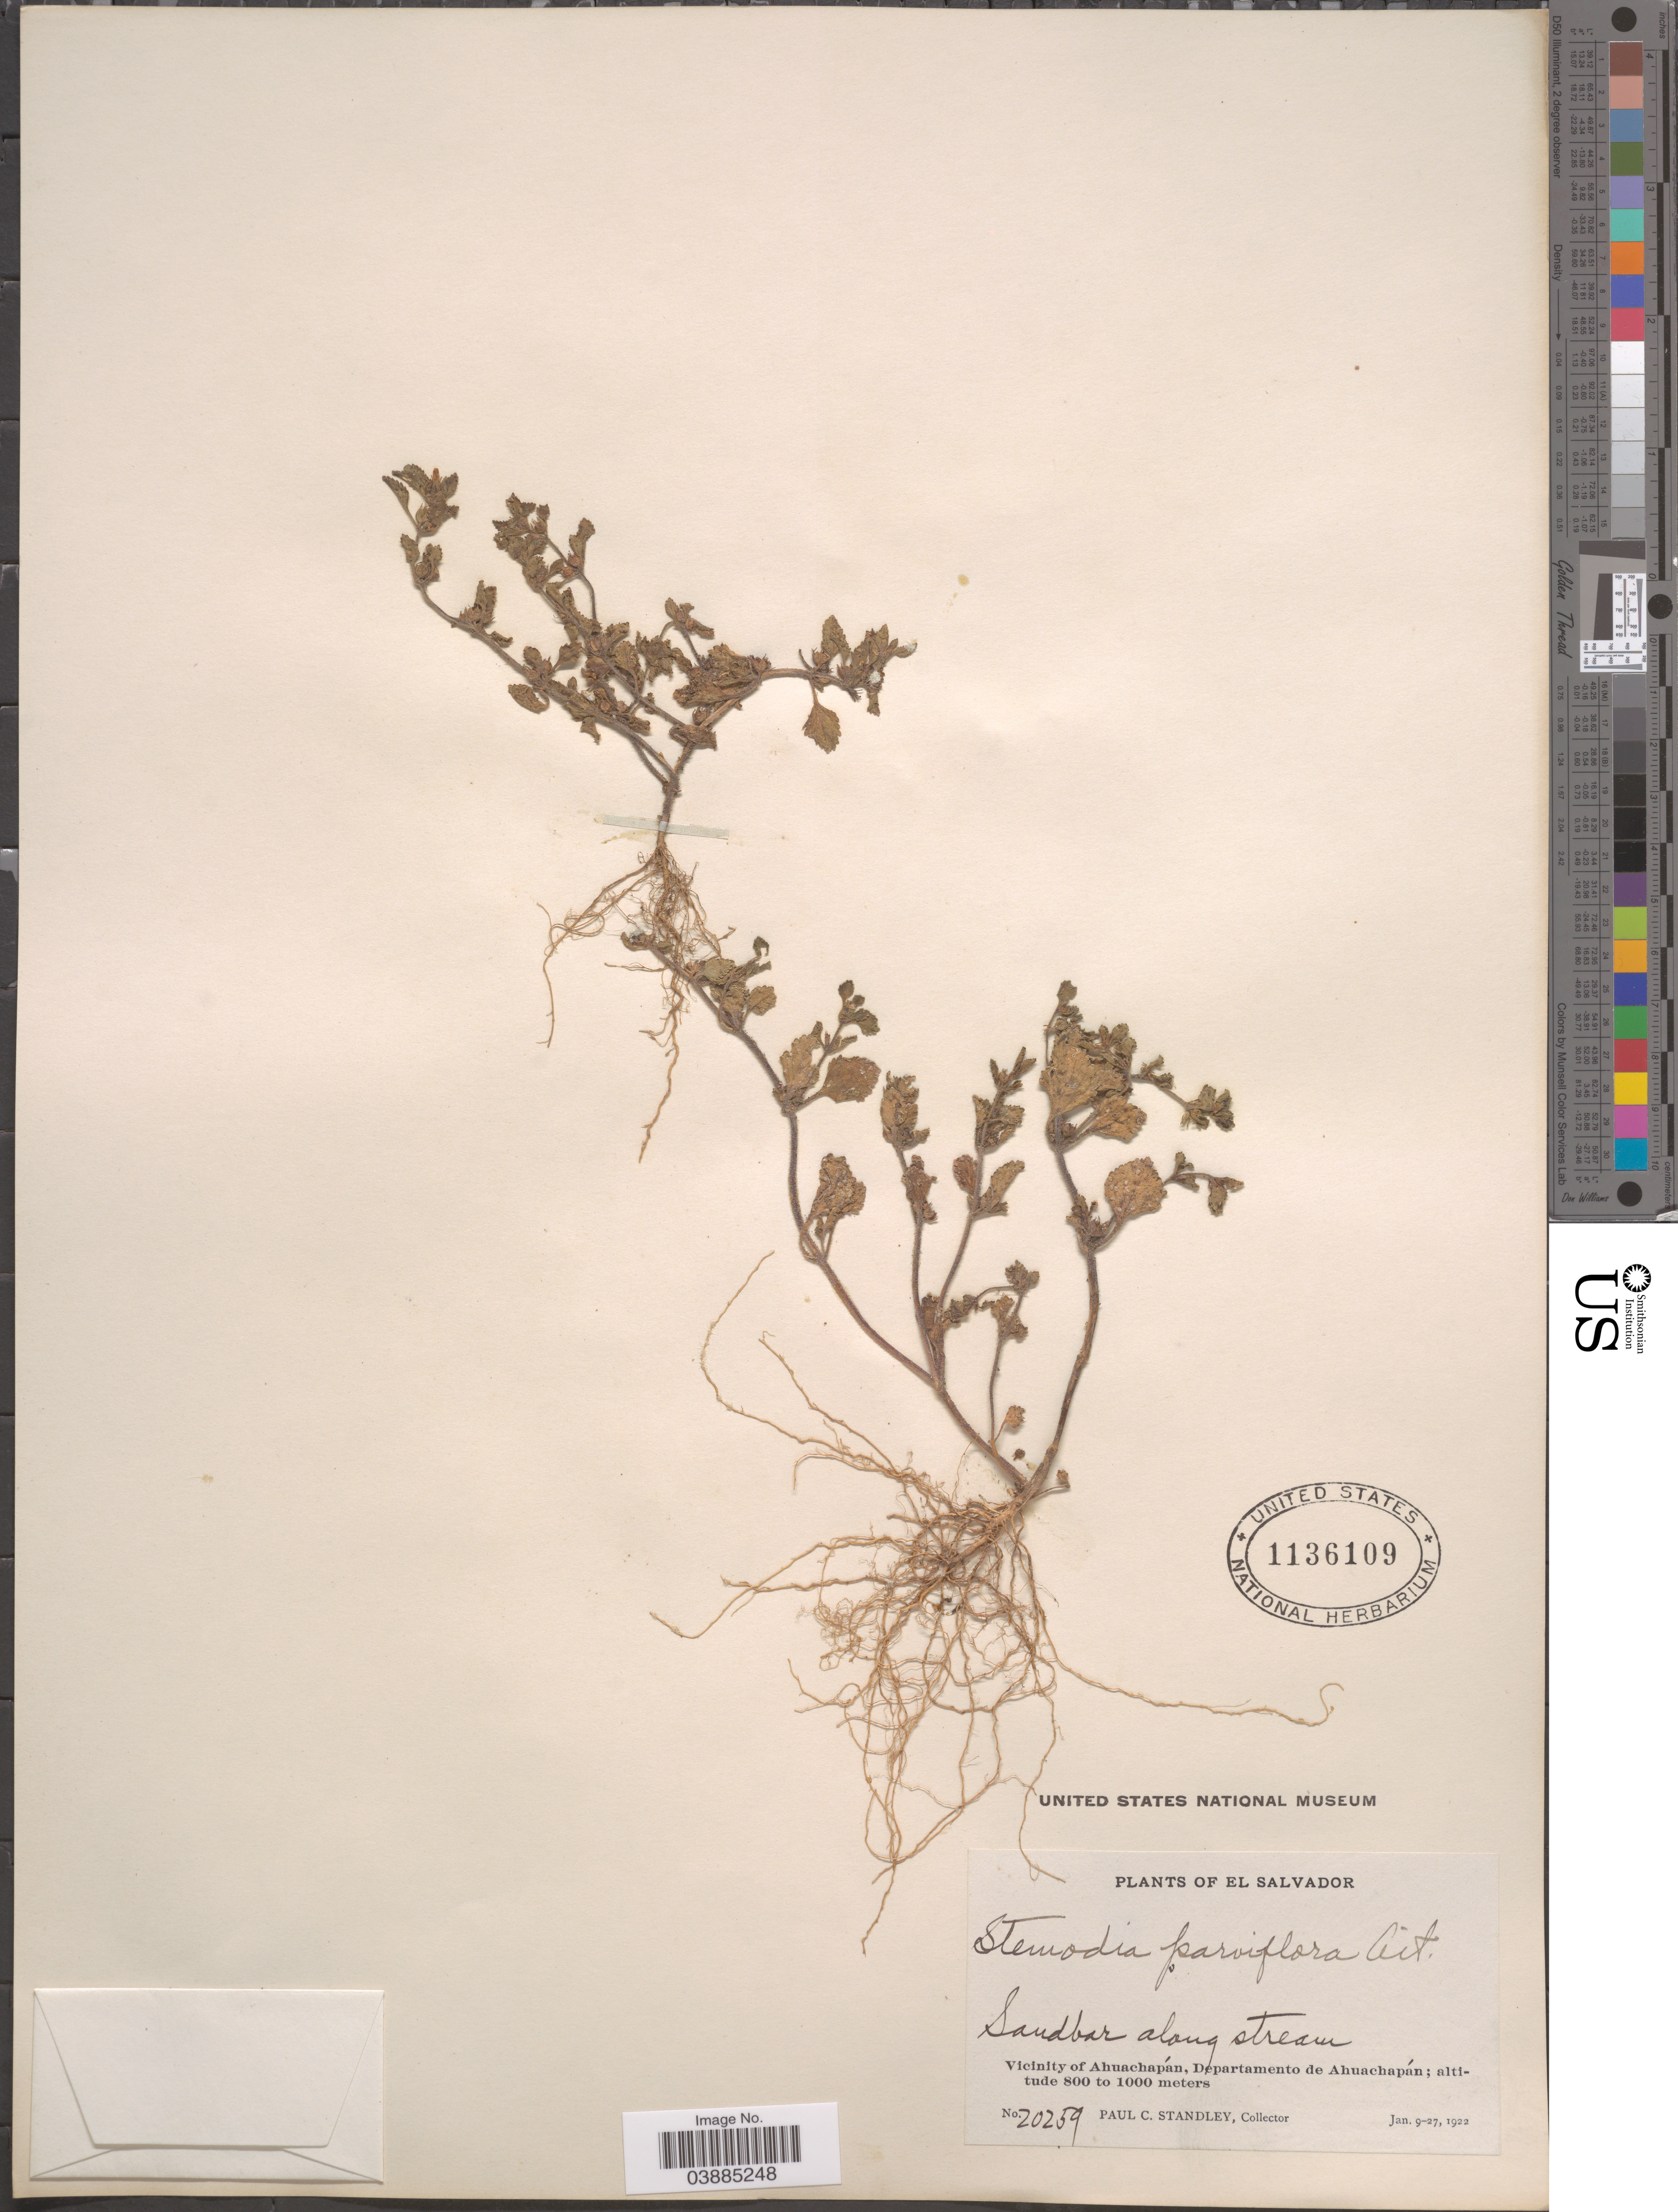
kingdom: Plantae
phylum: Tracheophyta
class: Magnoliopsida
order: Lamiales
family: Plantaginaceae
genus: Stemodia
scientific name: Stemodia parviflora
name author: W.T. Aiton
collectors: P. C. Standley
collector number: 20259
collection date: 1922-01-09/1922-01-27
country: El Salvador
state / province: Ahuachapan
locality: Vicinity of Ahuachapán, Departamento de Ahuachapán.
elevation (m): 800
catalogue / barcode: US 1136109